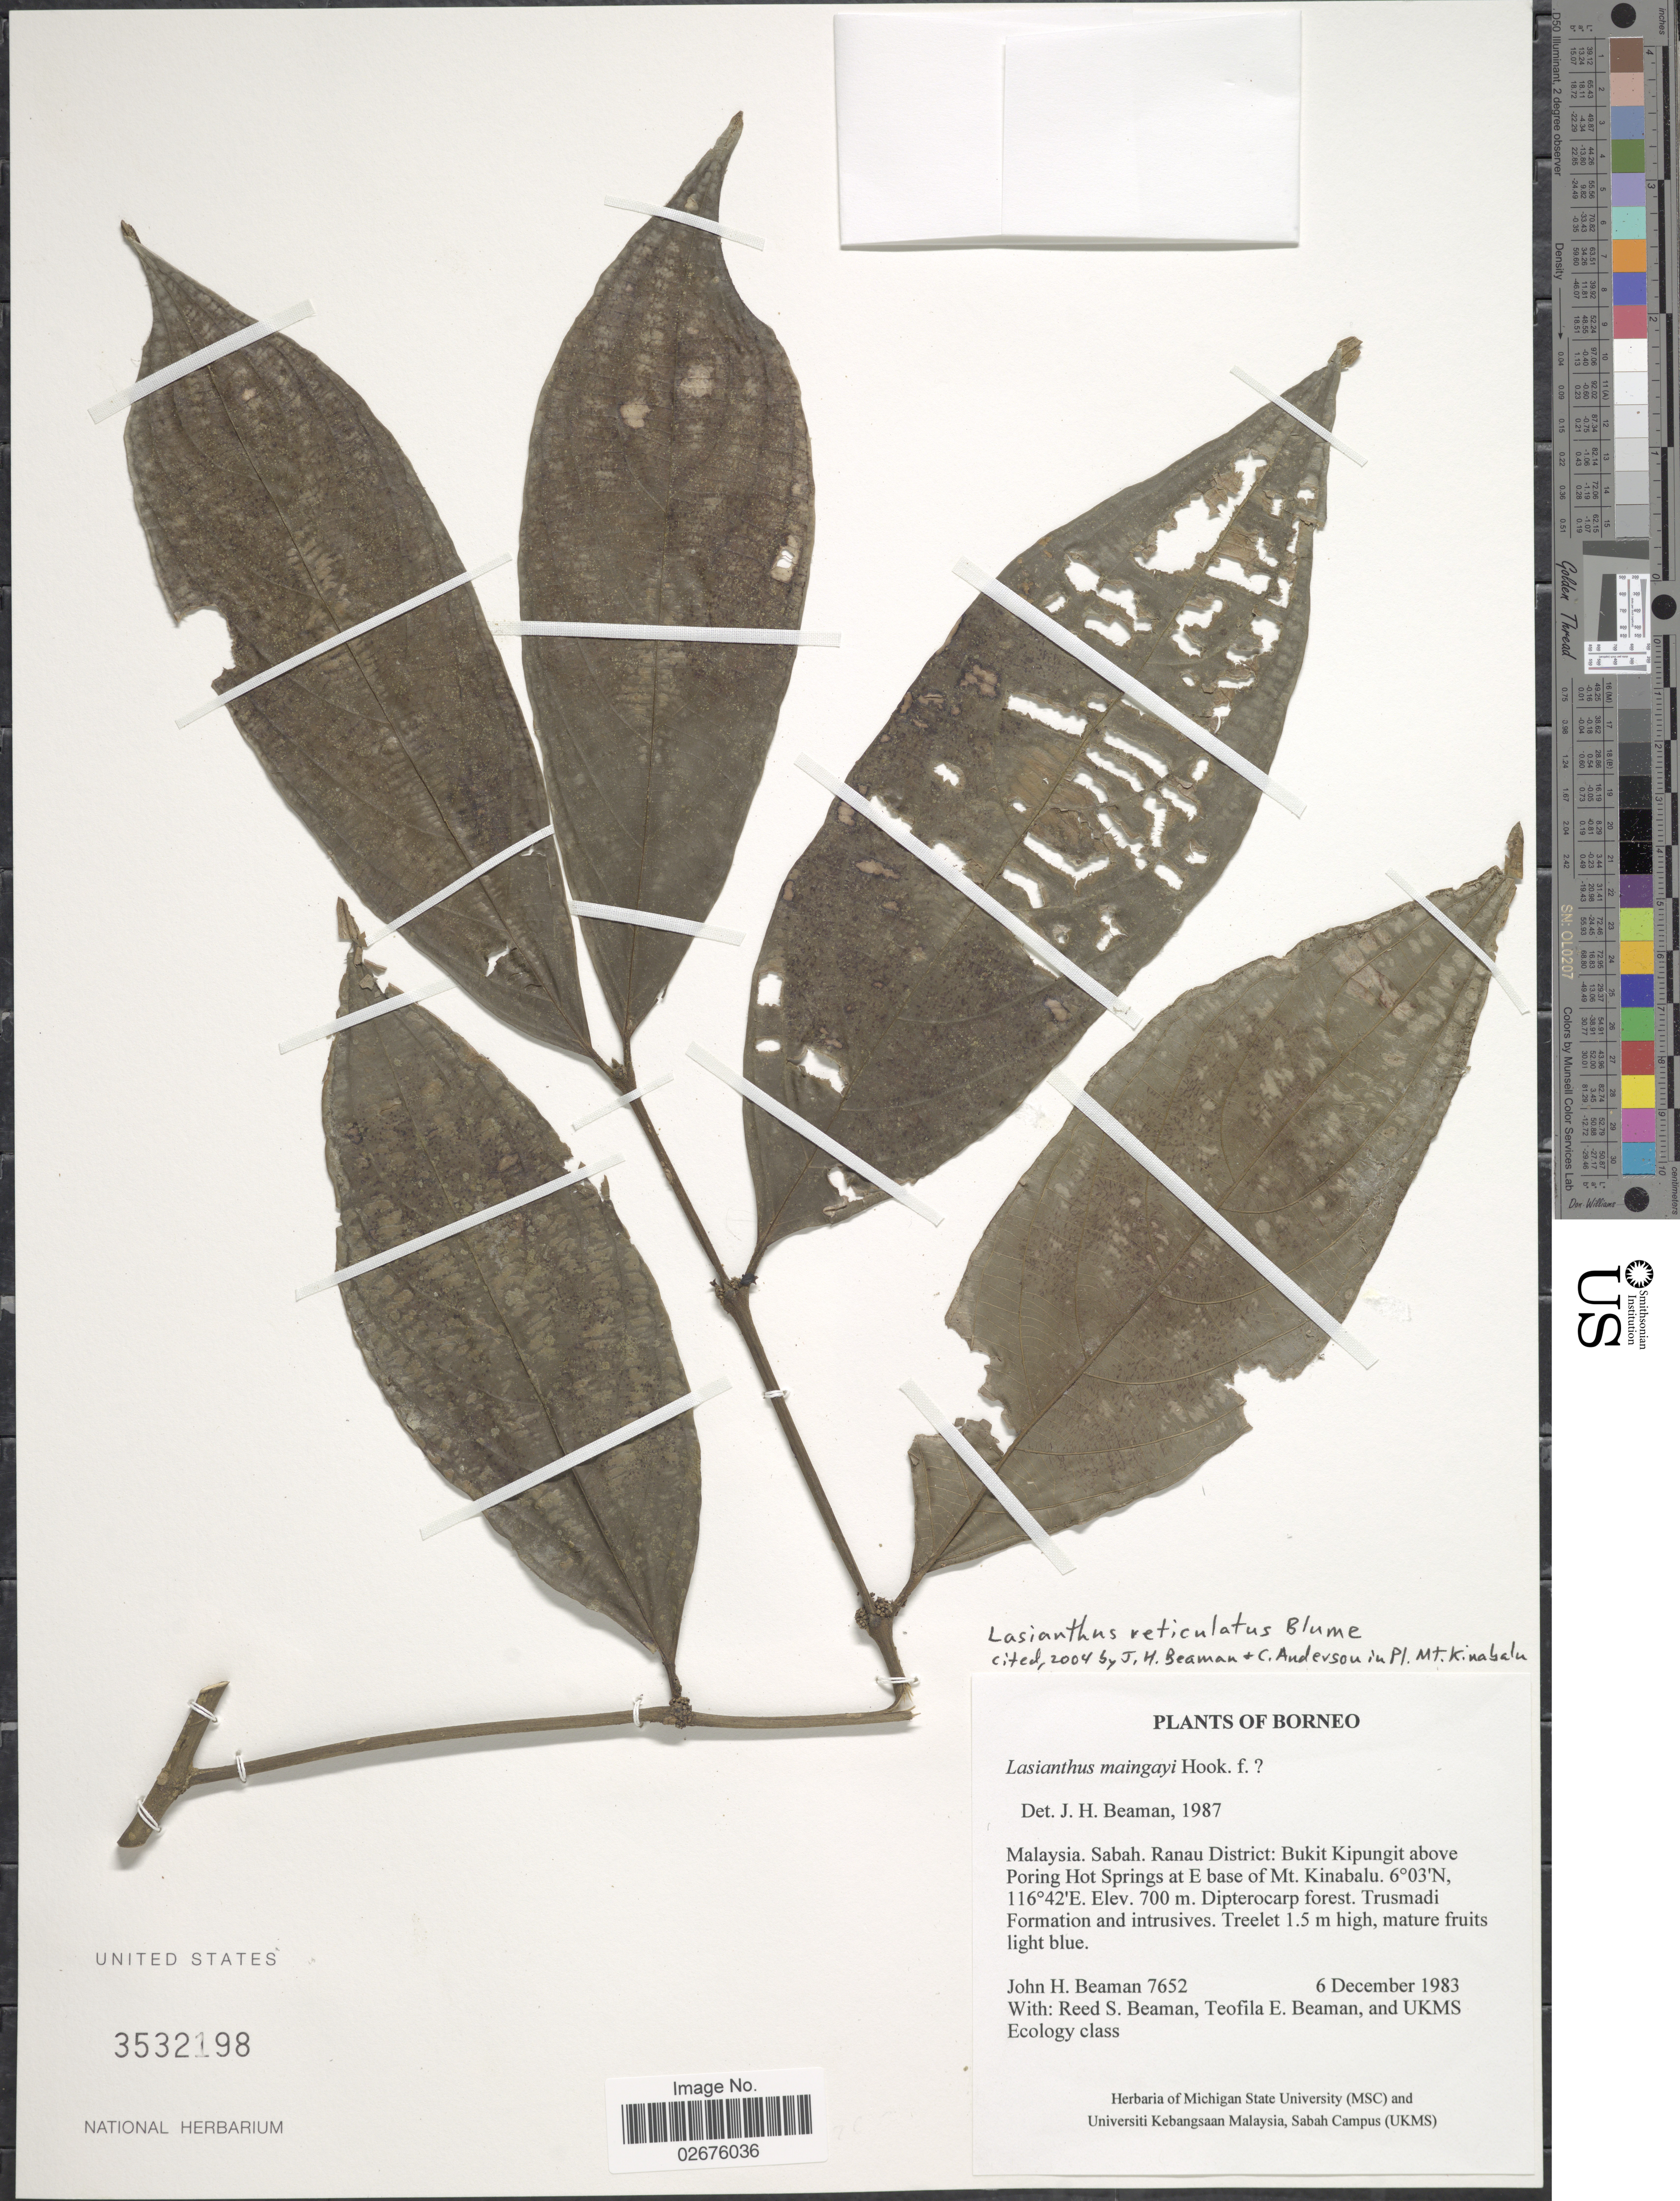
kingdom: Plantae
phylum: Tracheophyta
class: Magnoliopsida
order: Gentianales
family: Rubiaceae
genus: Lasianthus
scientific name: Lasianthus verticillatus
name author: (Lour.) Merr.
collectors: J. H. Beaman, R. S. Beaman, T. E. Beaman & UKMS Ecology Class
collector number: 7652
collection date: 1983-12-06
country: Malaysia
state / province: Sabah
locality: Borneo. Ranau District: Bukit Kipungit above Poring Hot Springs at E base of Mt. Kinabalu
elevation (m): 700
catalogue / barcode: US 3532198